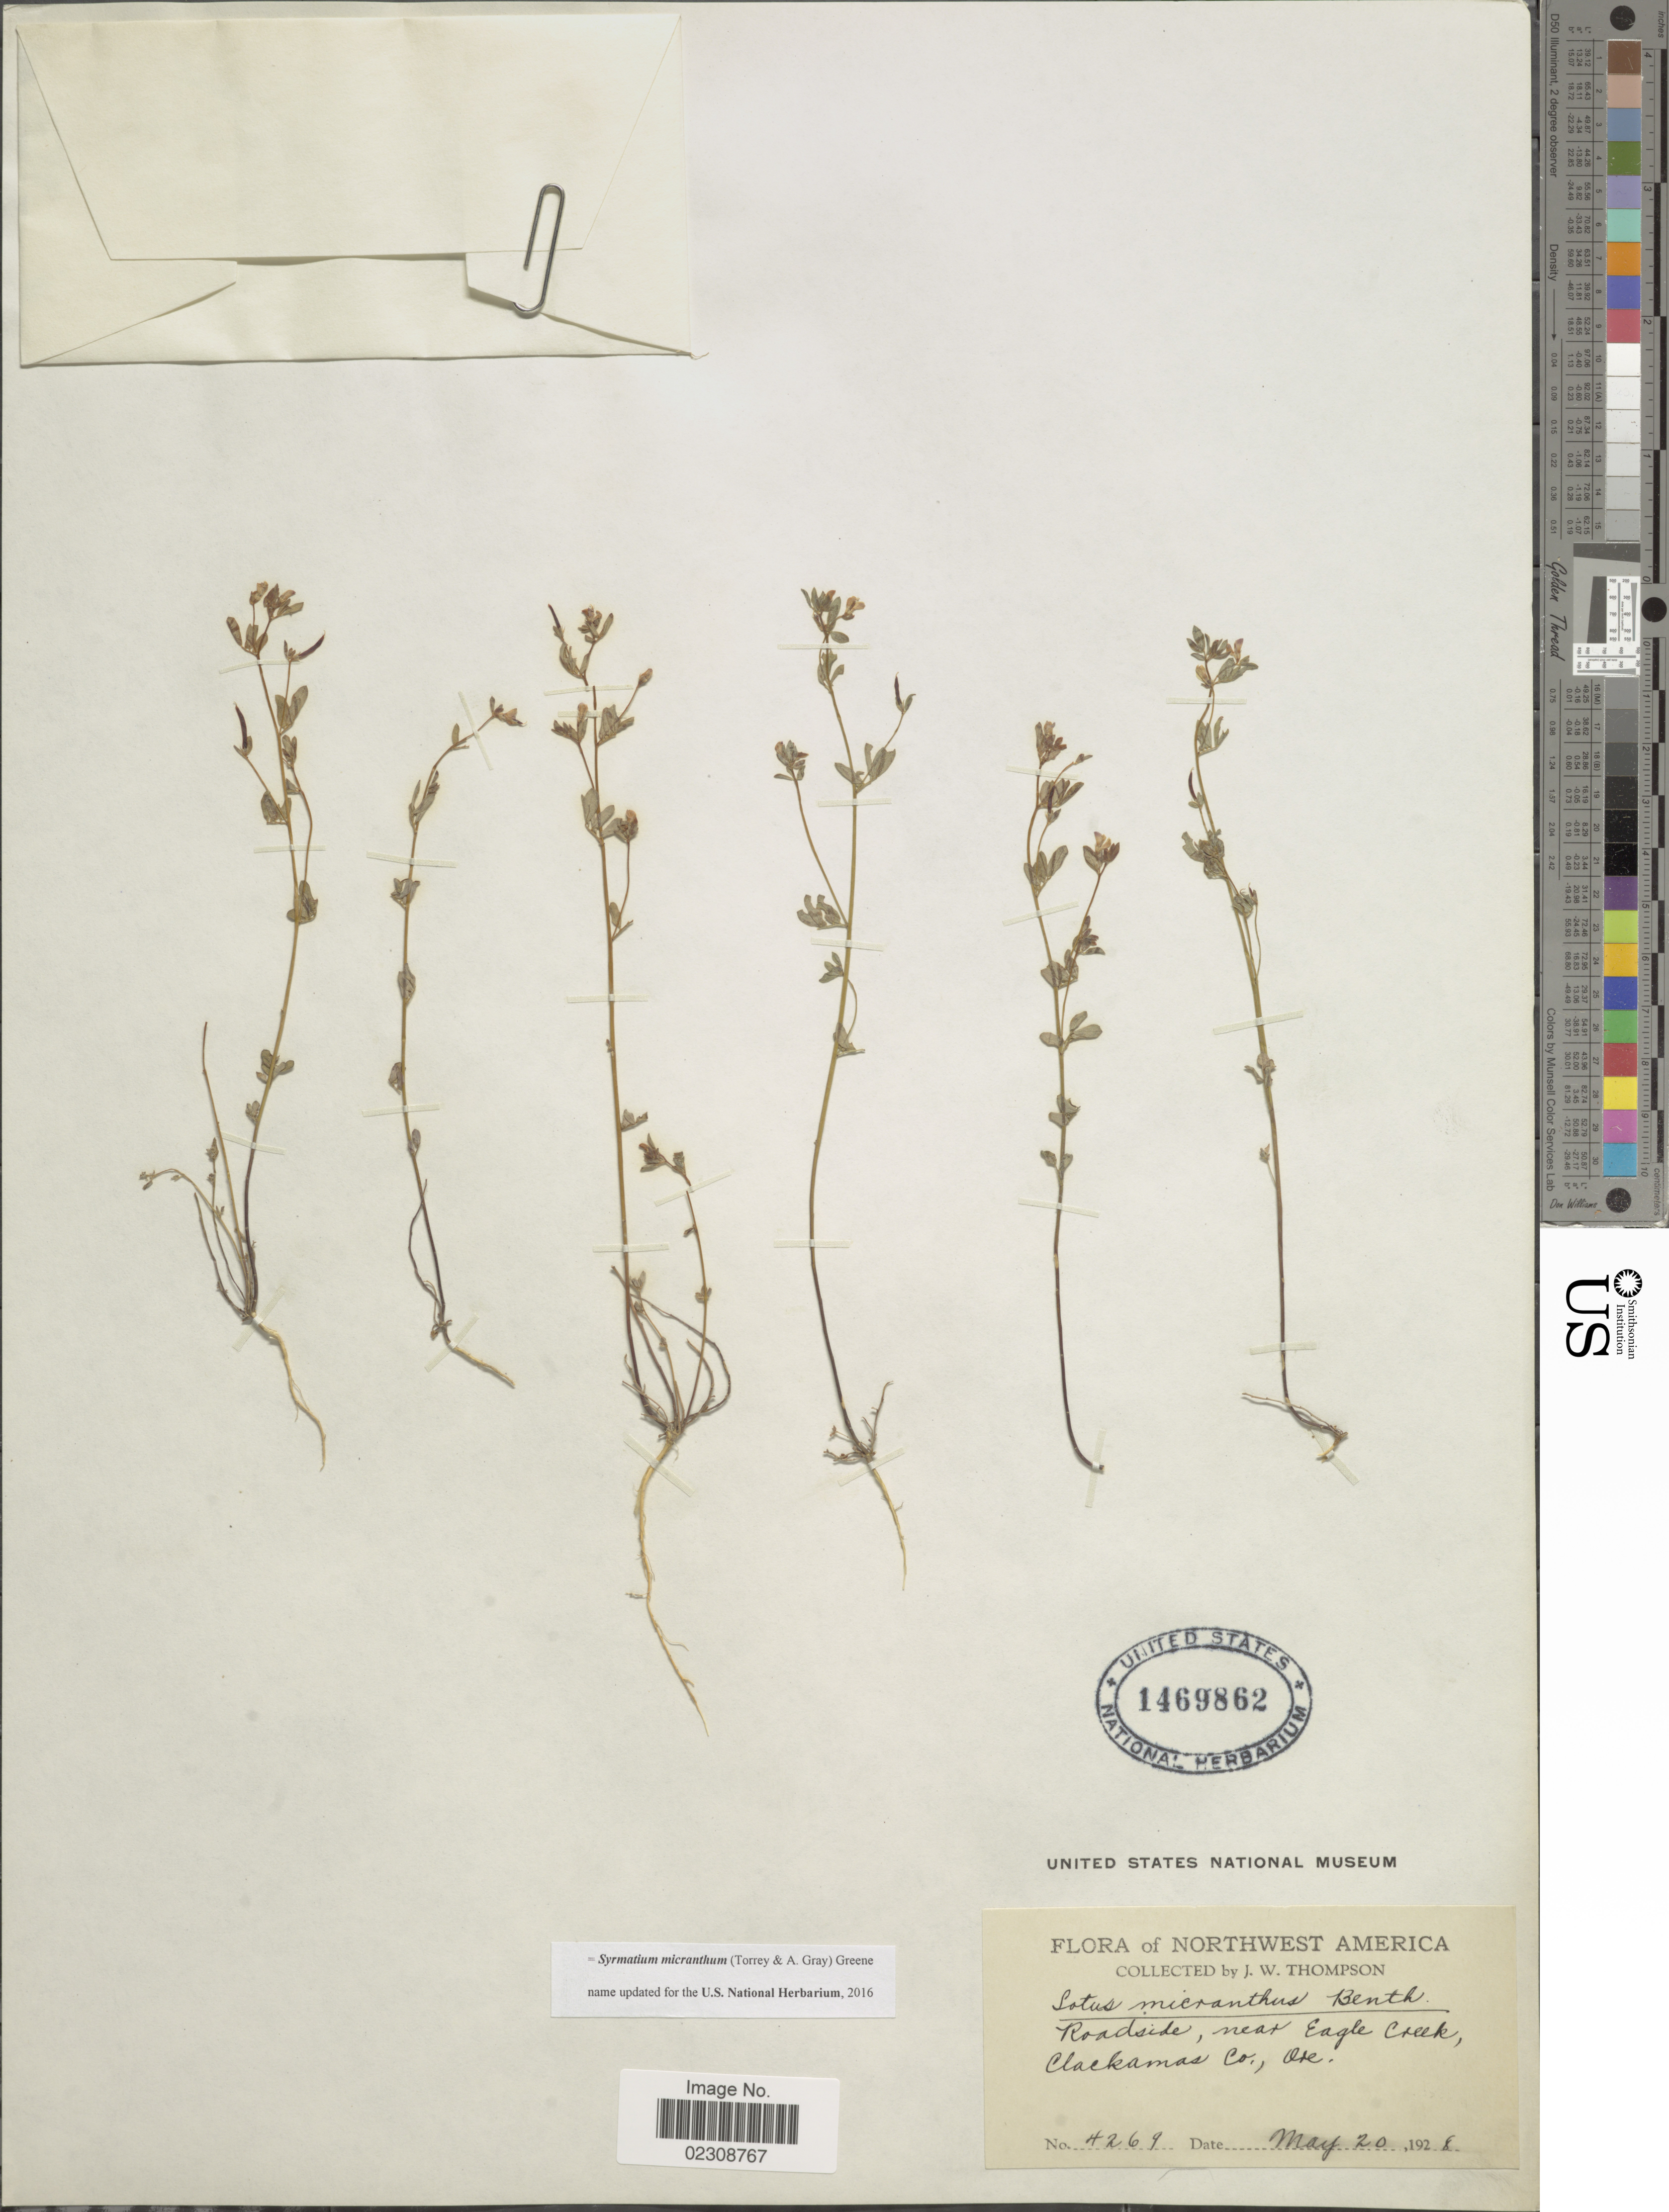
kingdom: Plantae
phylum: Tracheophyta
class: Magnoliopsida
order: Fabales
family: Fabaceae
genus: Syrmatium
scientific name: Syrmatium micranthum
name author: (Torr. & A. Gray) Greene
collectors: J. W. Thompson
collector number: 4269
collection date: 1928-05-20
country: United States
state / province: Oregon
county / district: Clackamas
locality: Near Eagle Creek, Clackamas Co.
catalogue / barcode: US 1469862